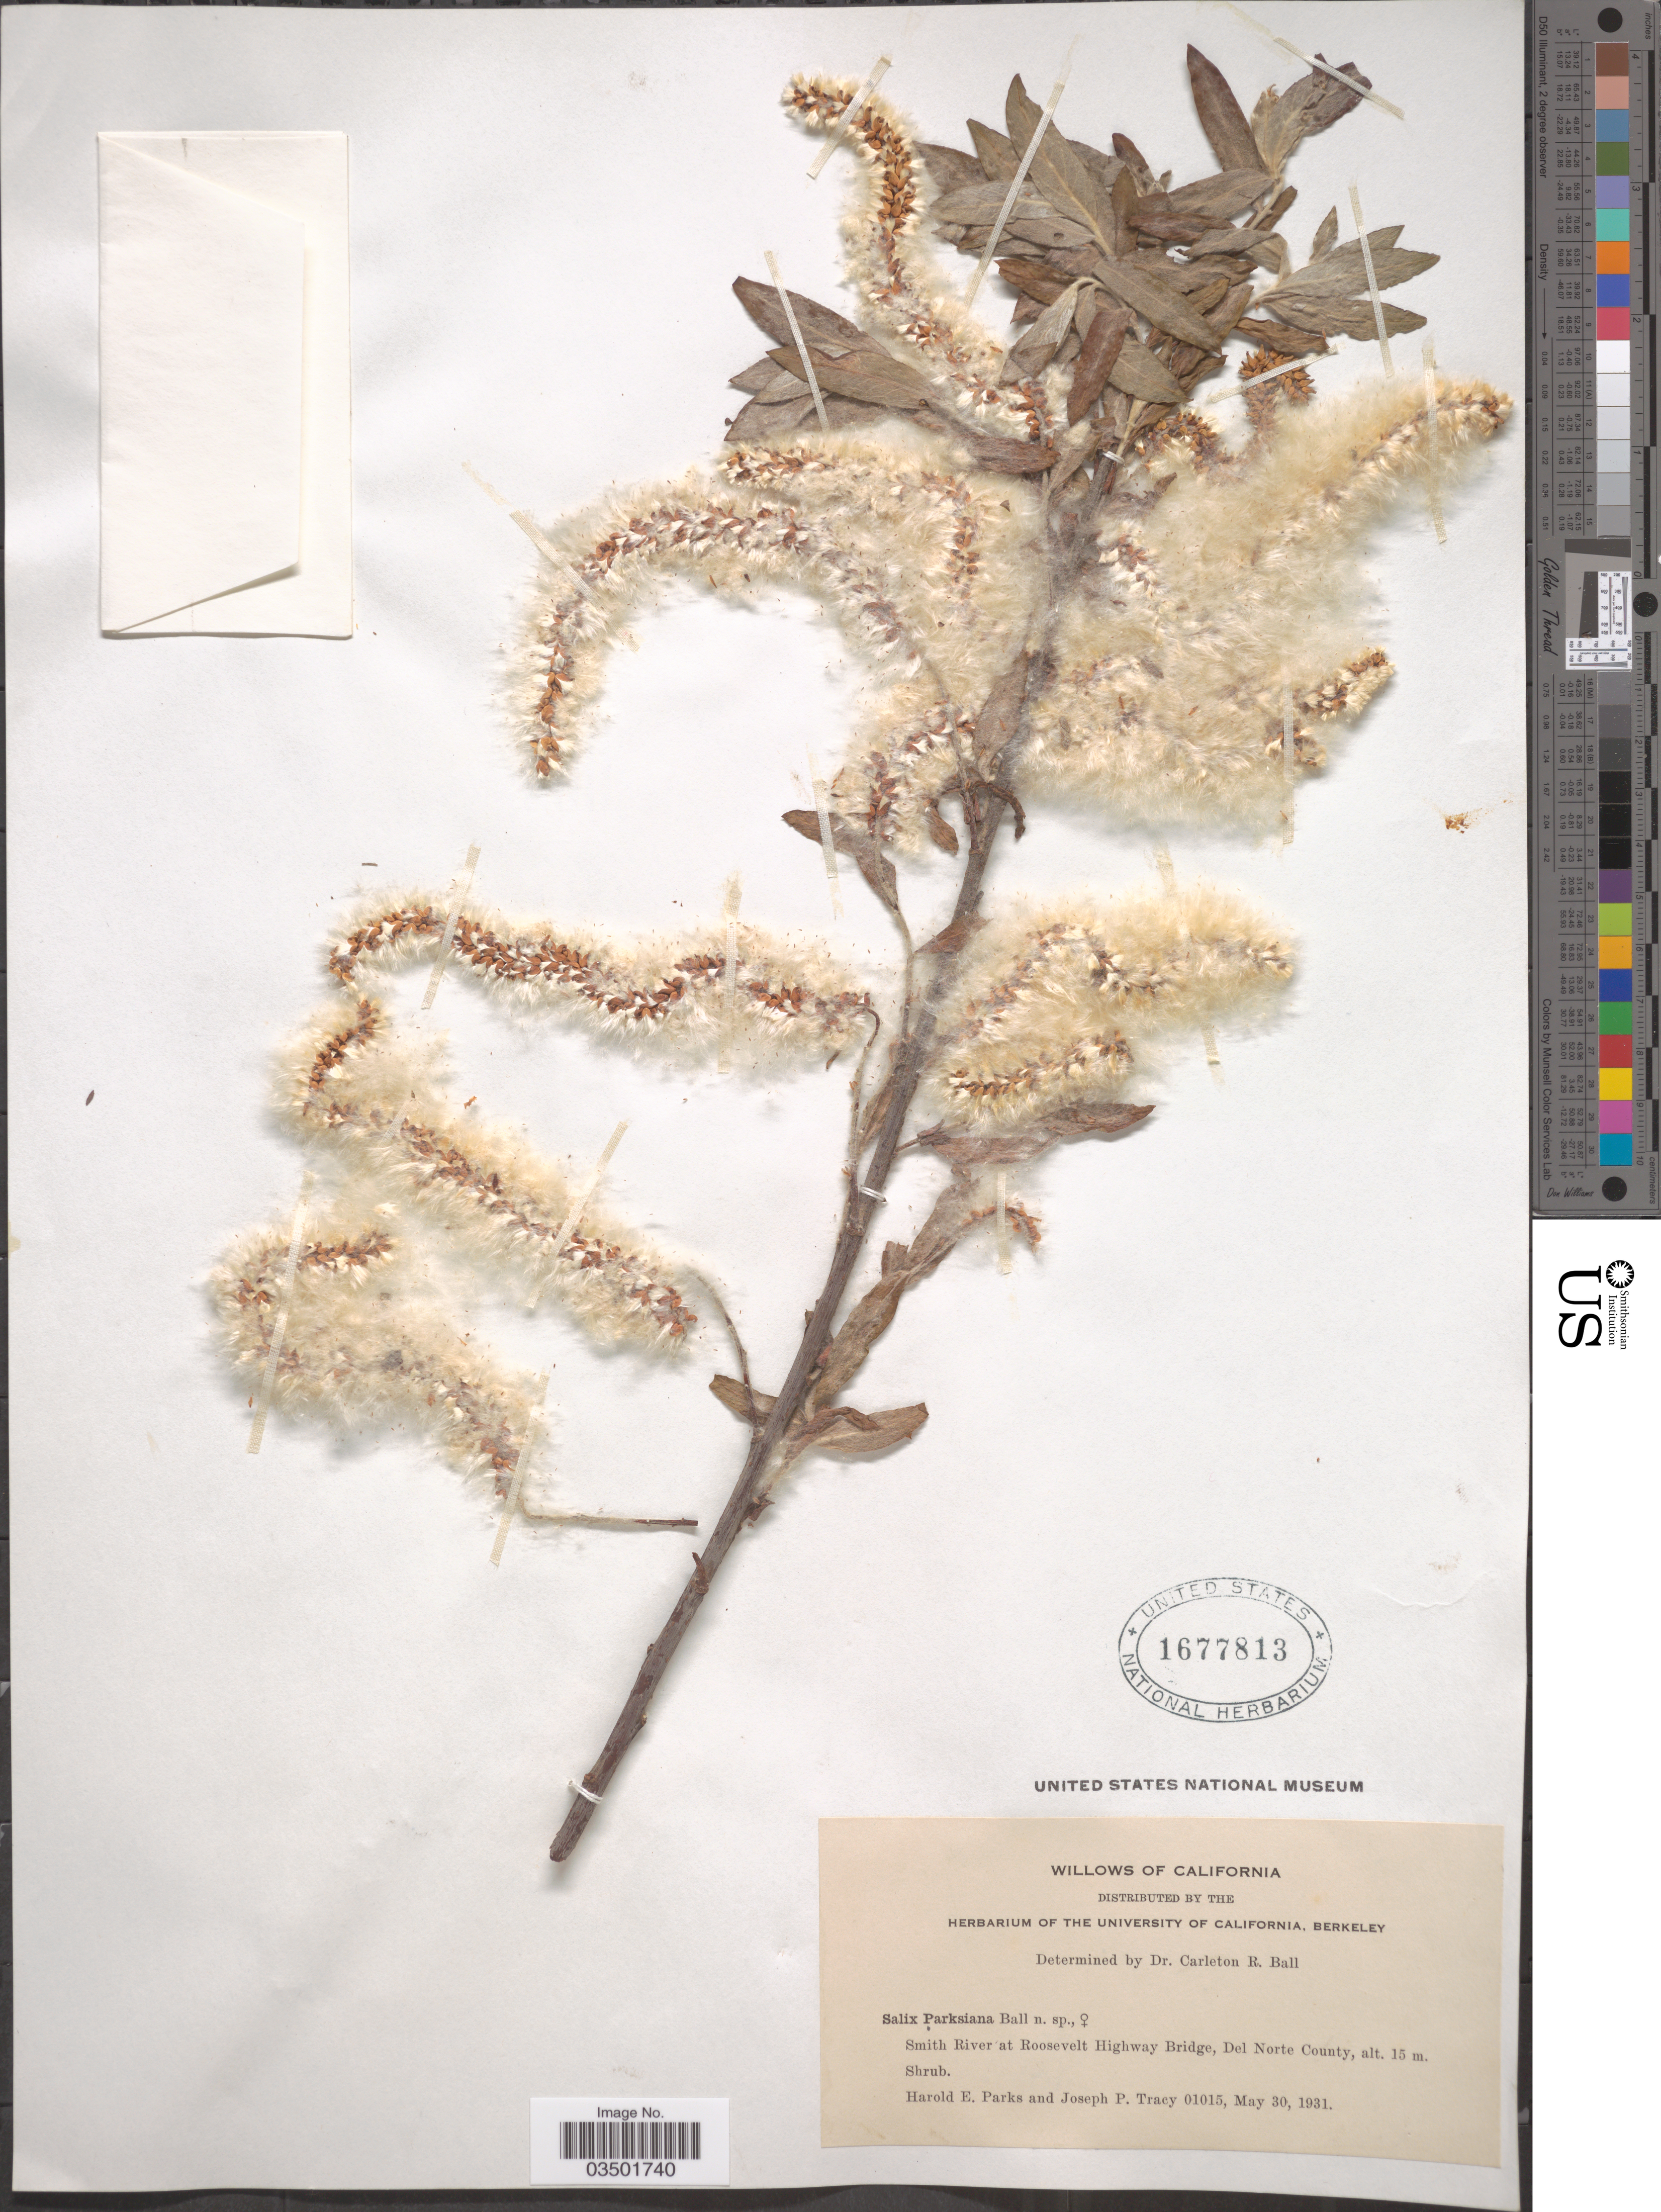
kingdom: Plantae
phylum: Tracheophyta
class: Magnoliopsida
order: Malpighiales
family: Salicaceae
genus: Salix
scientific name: Salix parksiana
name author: C.R. Ball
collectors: H. E. Parks & J. Tracy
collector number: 01015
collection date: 1931-05-30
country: United States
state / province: California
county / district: Del Norte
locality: Smith River at Roosevelt Highway Bridge, Del Norte County.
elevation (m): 15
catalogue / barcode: US 1677813